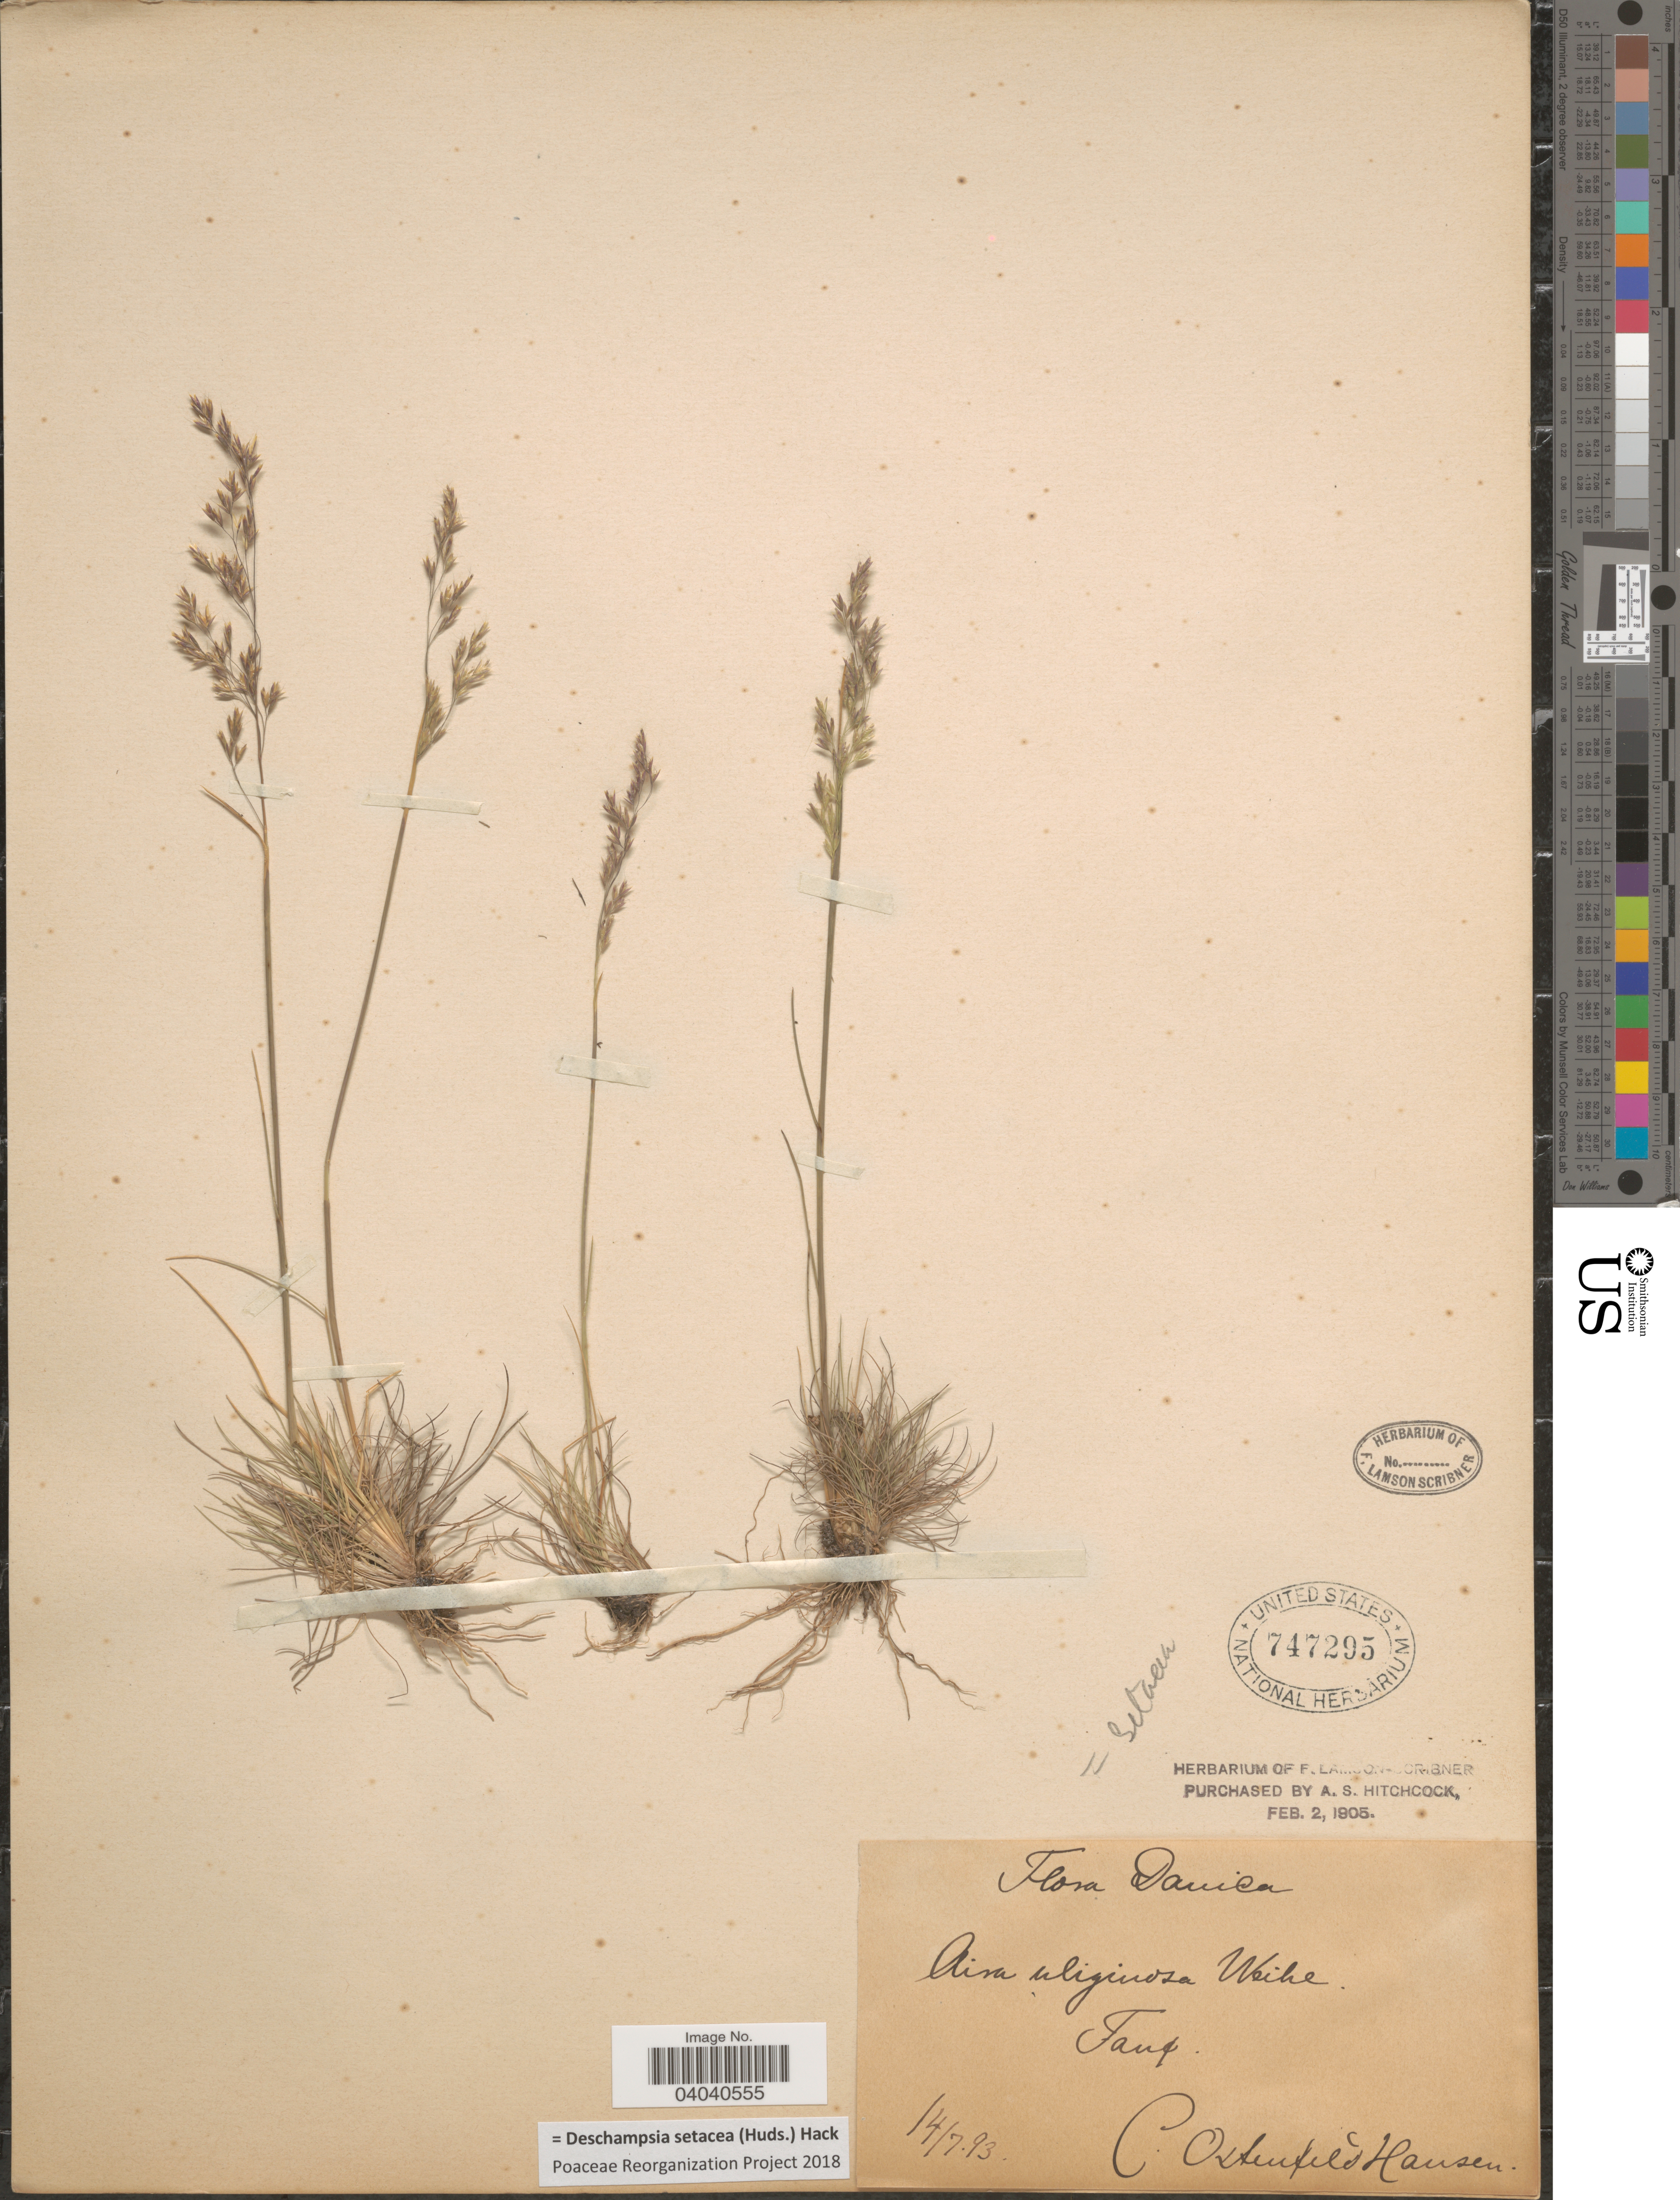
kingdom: Plantae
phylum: Tracheophyta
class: Liliopsida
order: Poales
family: Poaceae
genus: Deschampsia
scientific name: Deschampsia setacea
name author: (Huds.) Hack.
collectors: C. Ostenfeld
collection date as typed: Transcribed d/m/y: 14/7/93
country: Denmark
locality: Danica. Fanq.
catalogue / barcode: US 747295